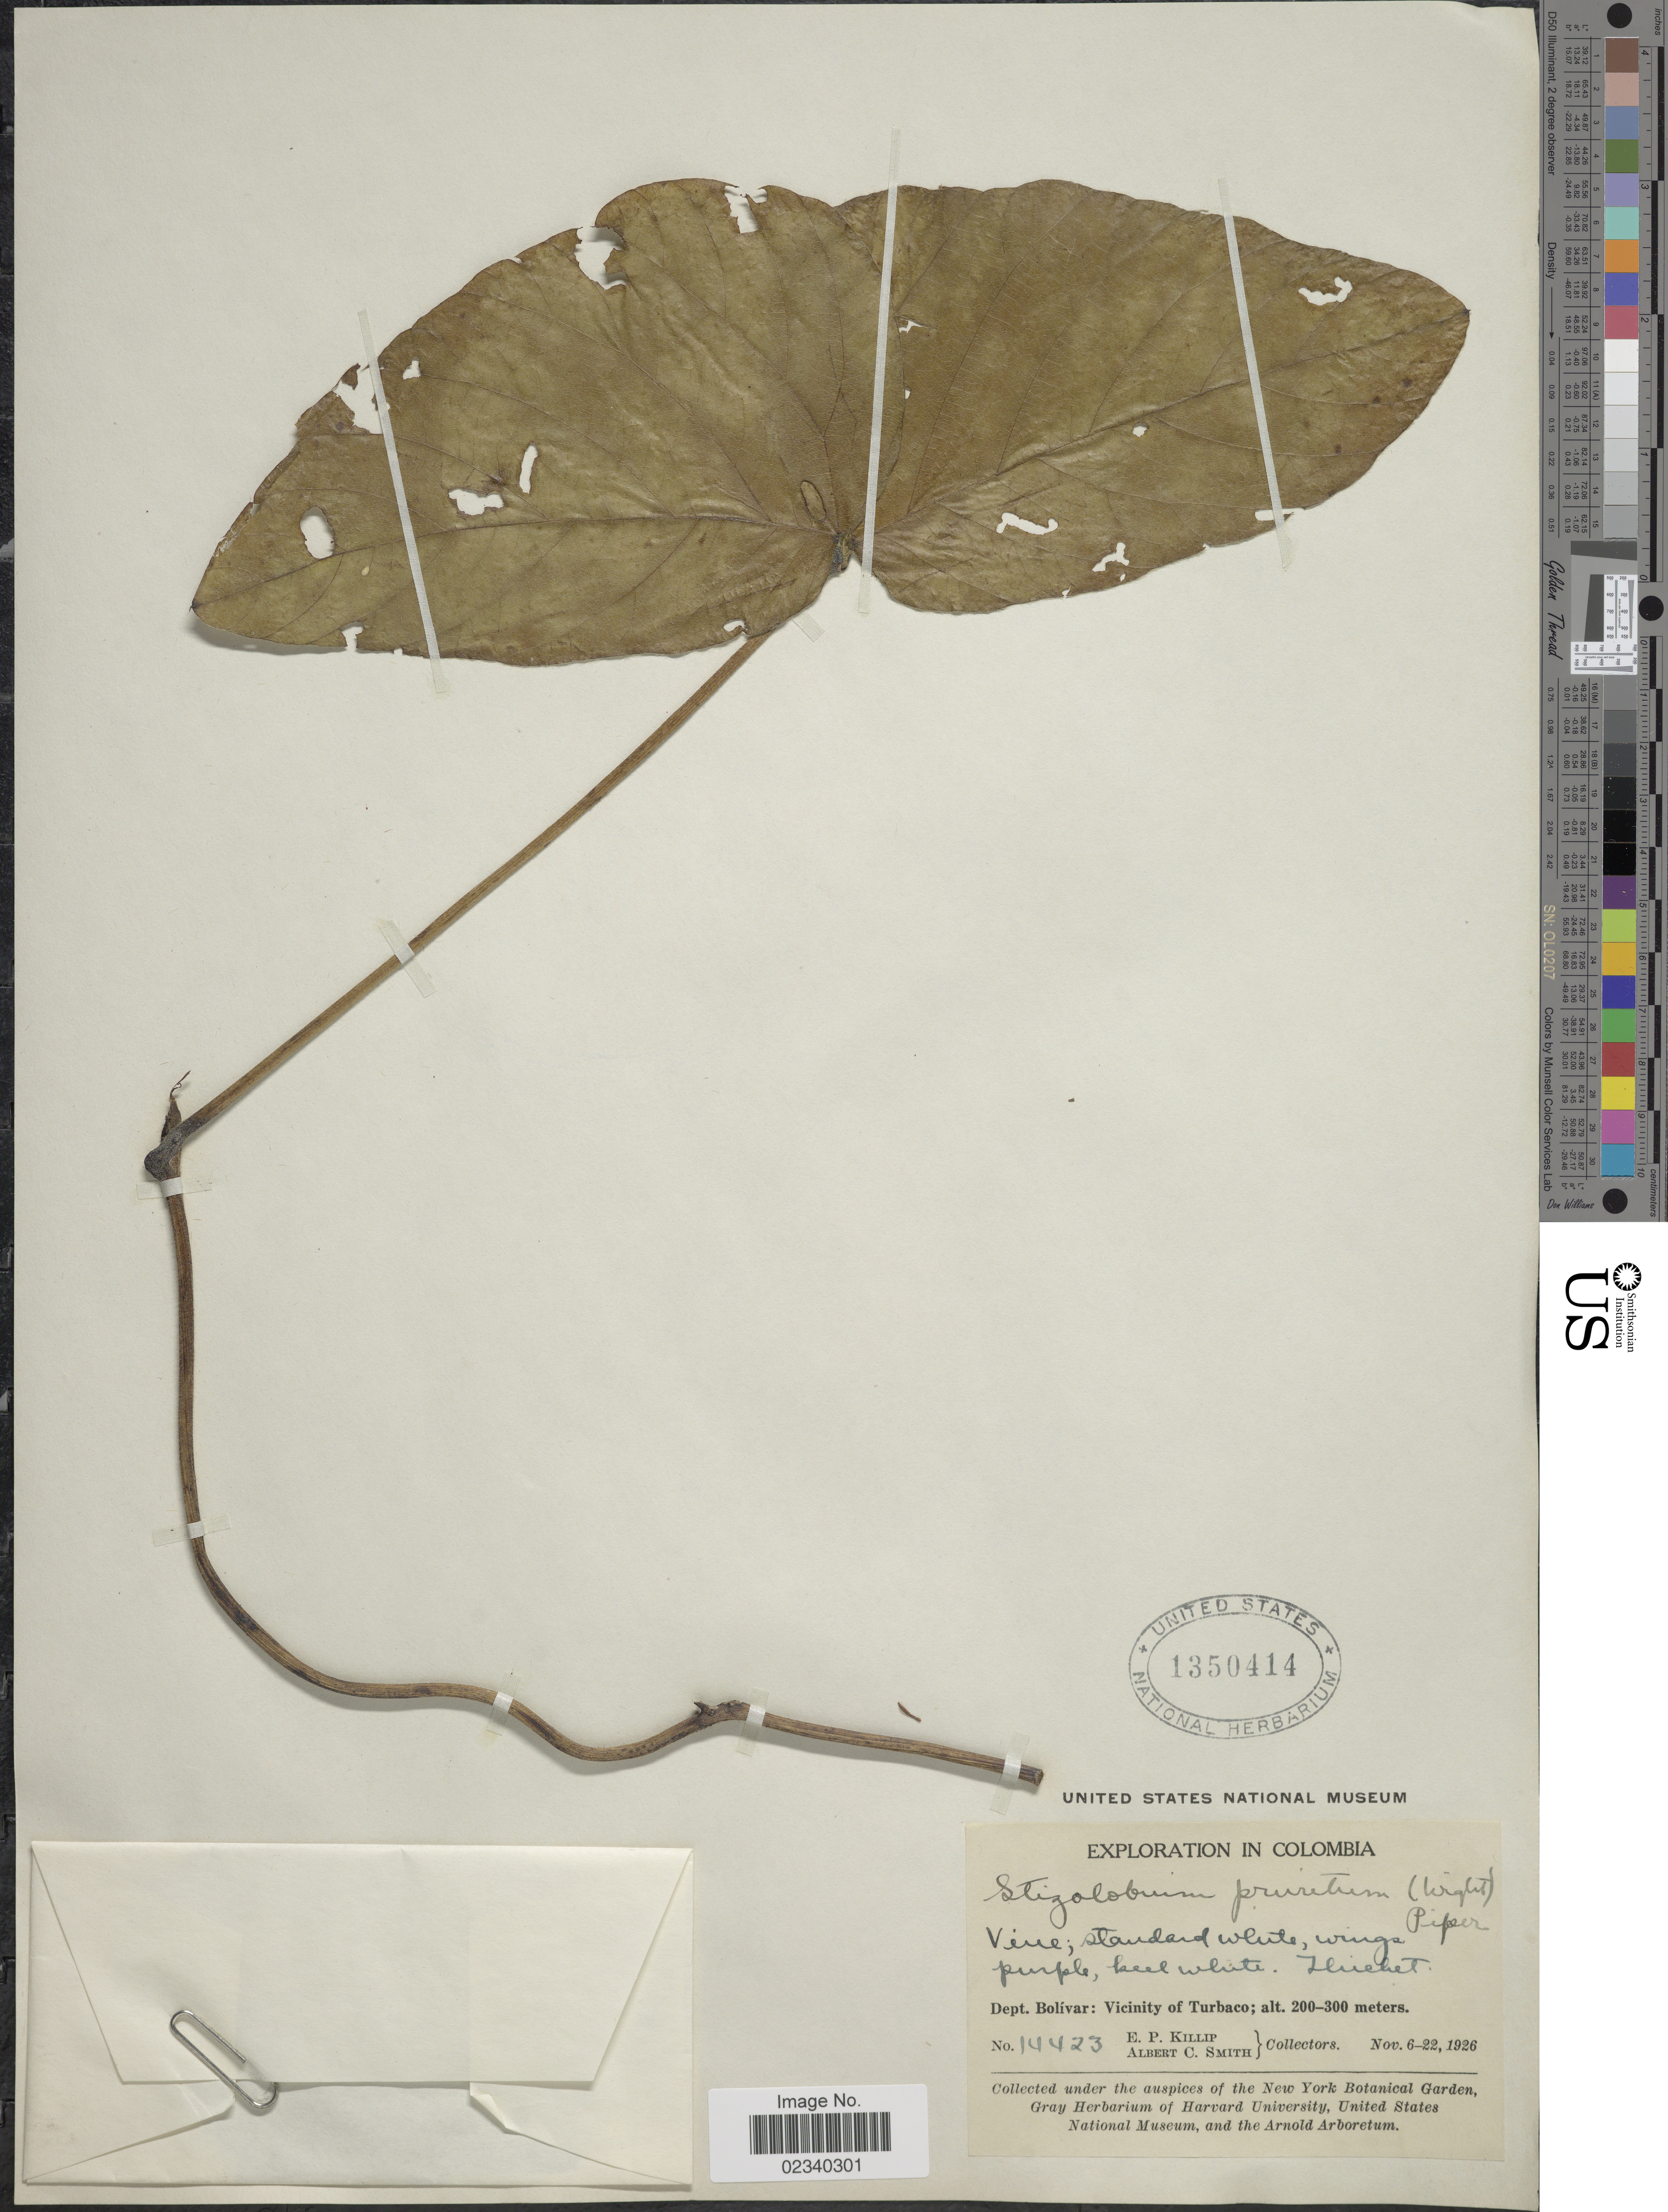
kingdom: Plantae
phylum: Tracheophyta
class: Magnoliopsida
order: Fabales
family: Fabaceae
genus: Mucuna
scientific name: Mucuna pruriens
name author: (L.) DC.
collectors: E. P. Killip & A. C. Smith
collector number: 14423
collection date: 1926-11-06/1926-11-22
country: Colombia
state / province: Bolívar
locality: Dept. Bolivar: Vicinity of Turbaco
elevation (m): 200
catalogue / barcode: US 1350414